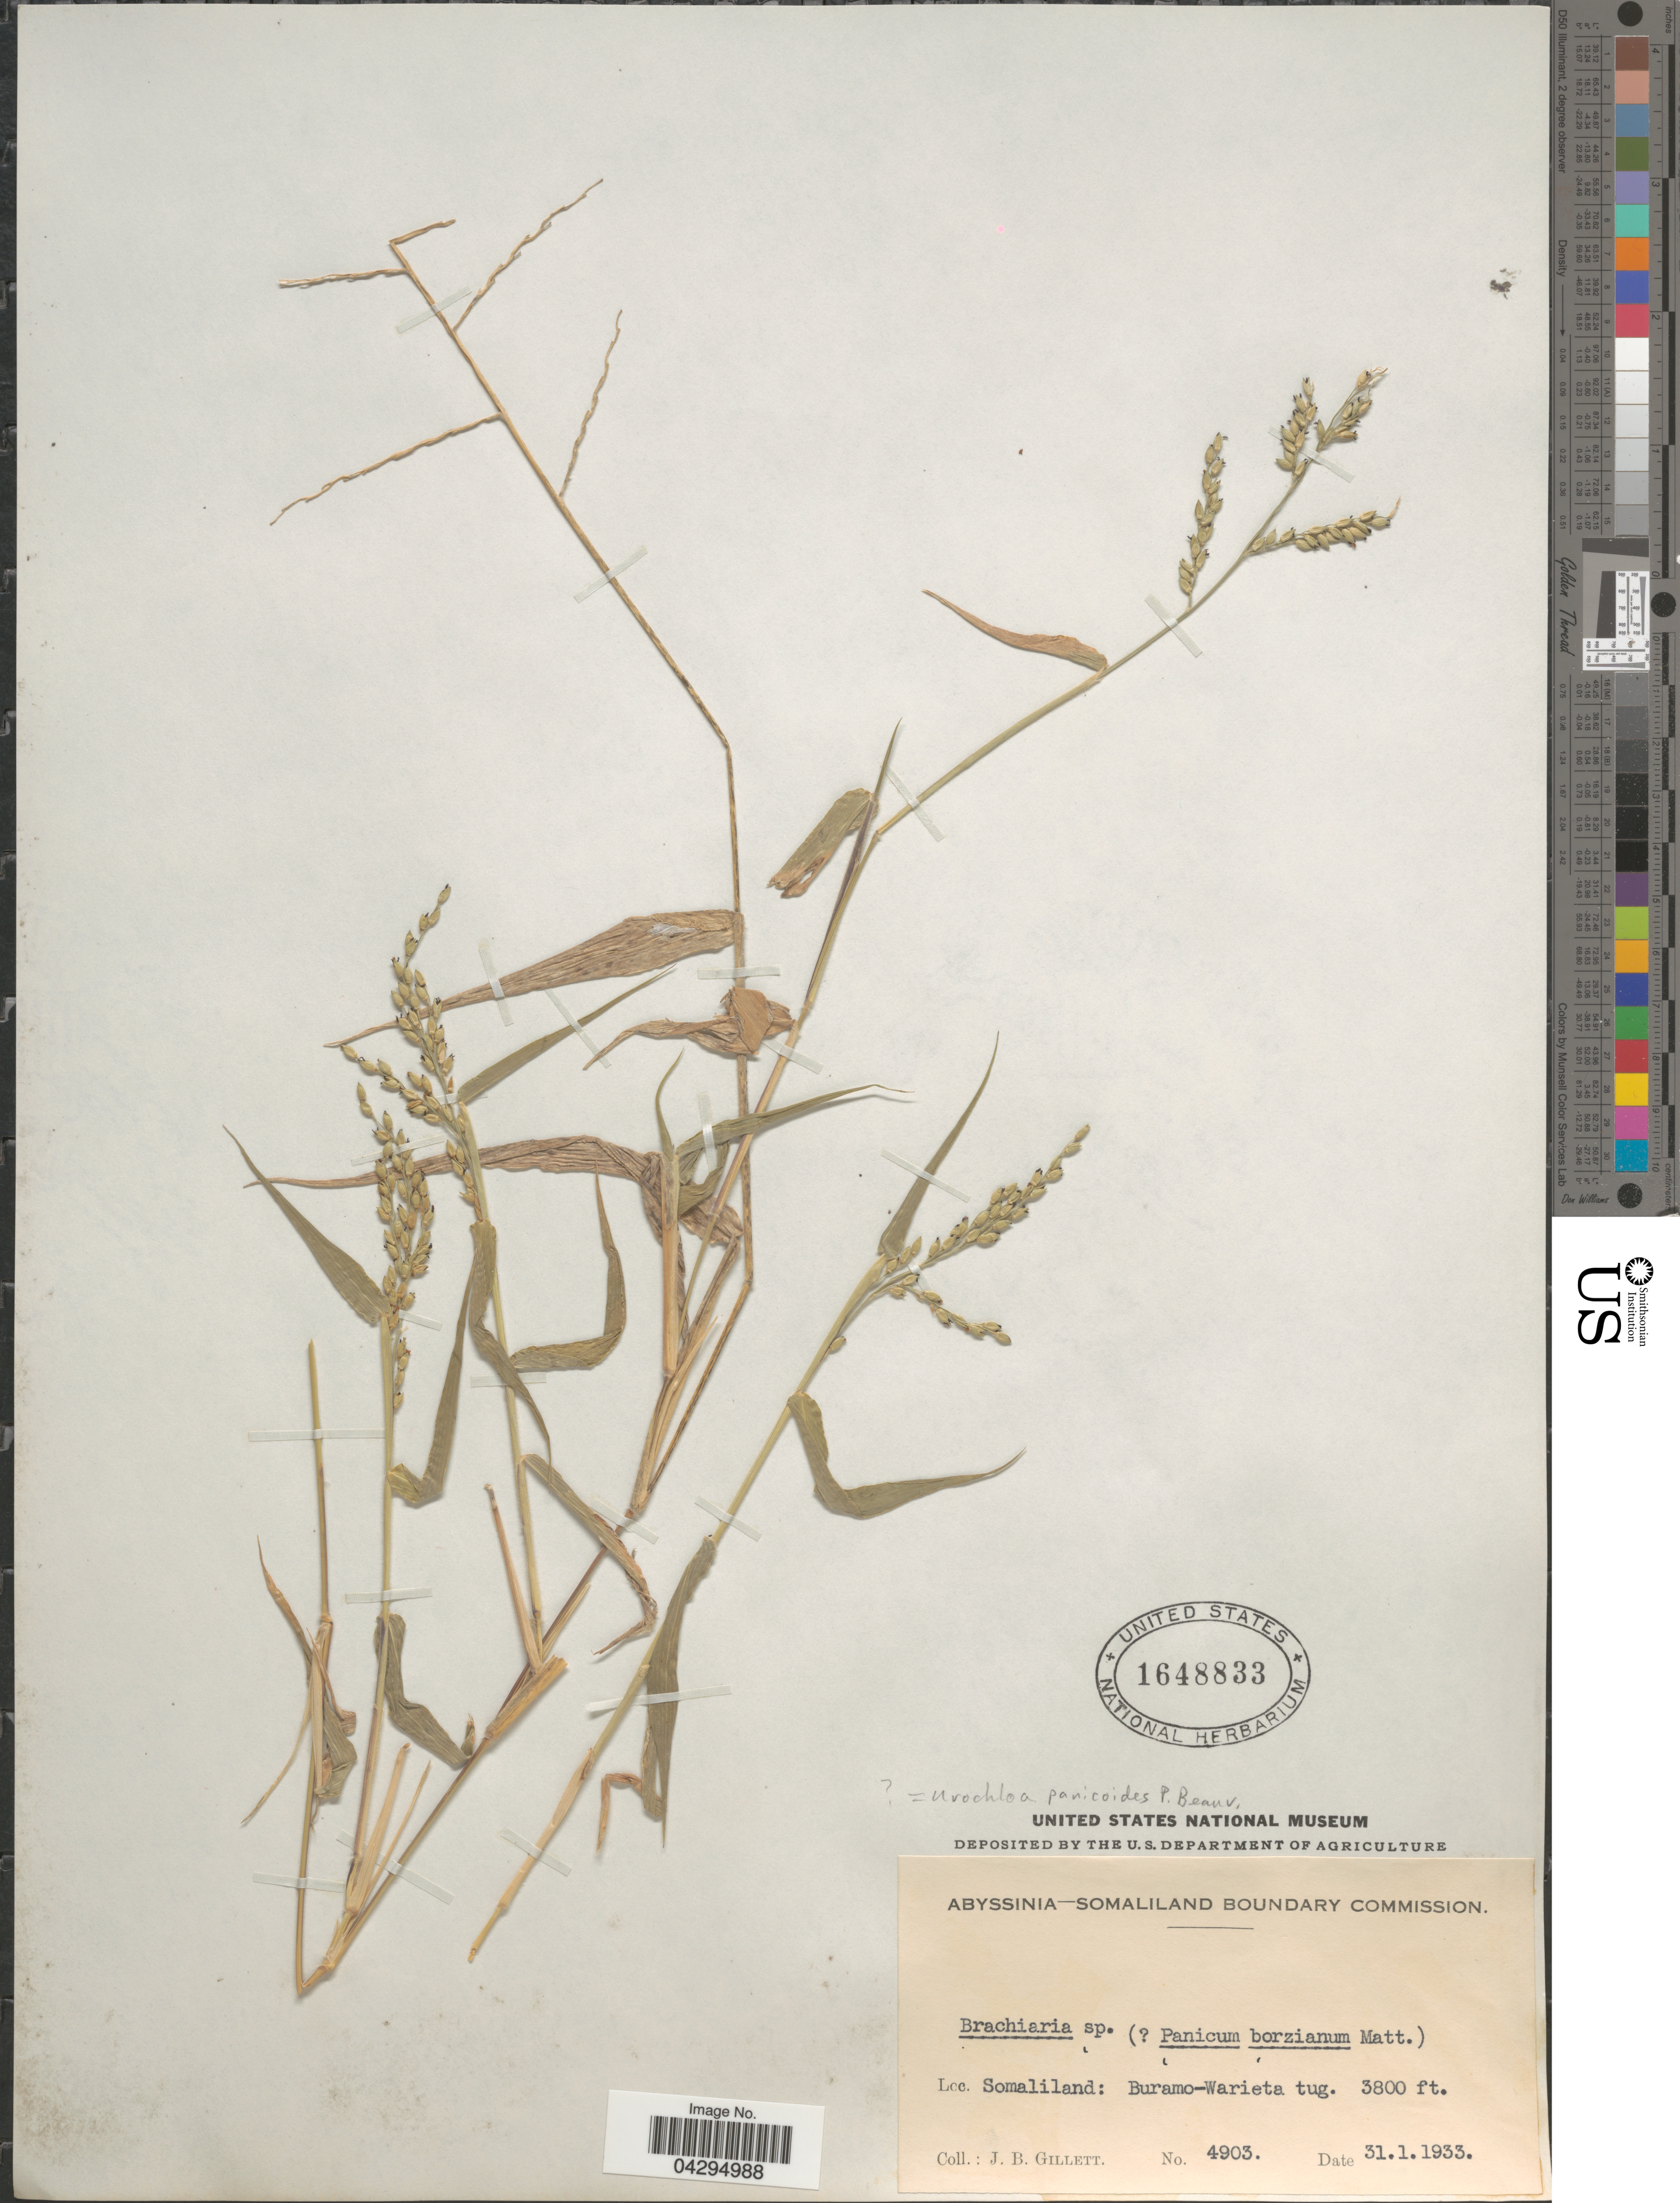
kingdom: Plantae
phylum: Tracheophyta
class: Liliopsida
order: Poales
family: Poaceae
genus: Urochloa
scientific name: Urochloa panicoides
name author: P. Beauv.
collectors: J. B. Gillett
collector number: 4903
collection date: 1933-01-31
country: Somalia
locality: Somaliland: Buramo-Warieta tug.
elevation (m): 1158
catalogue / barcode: US 1648833